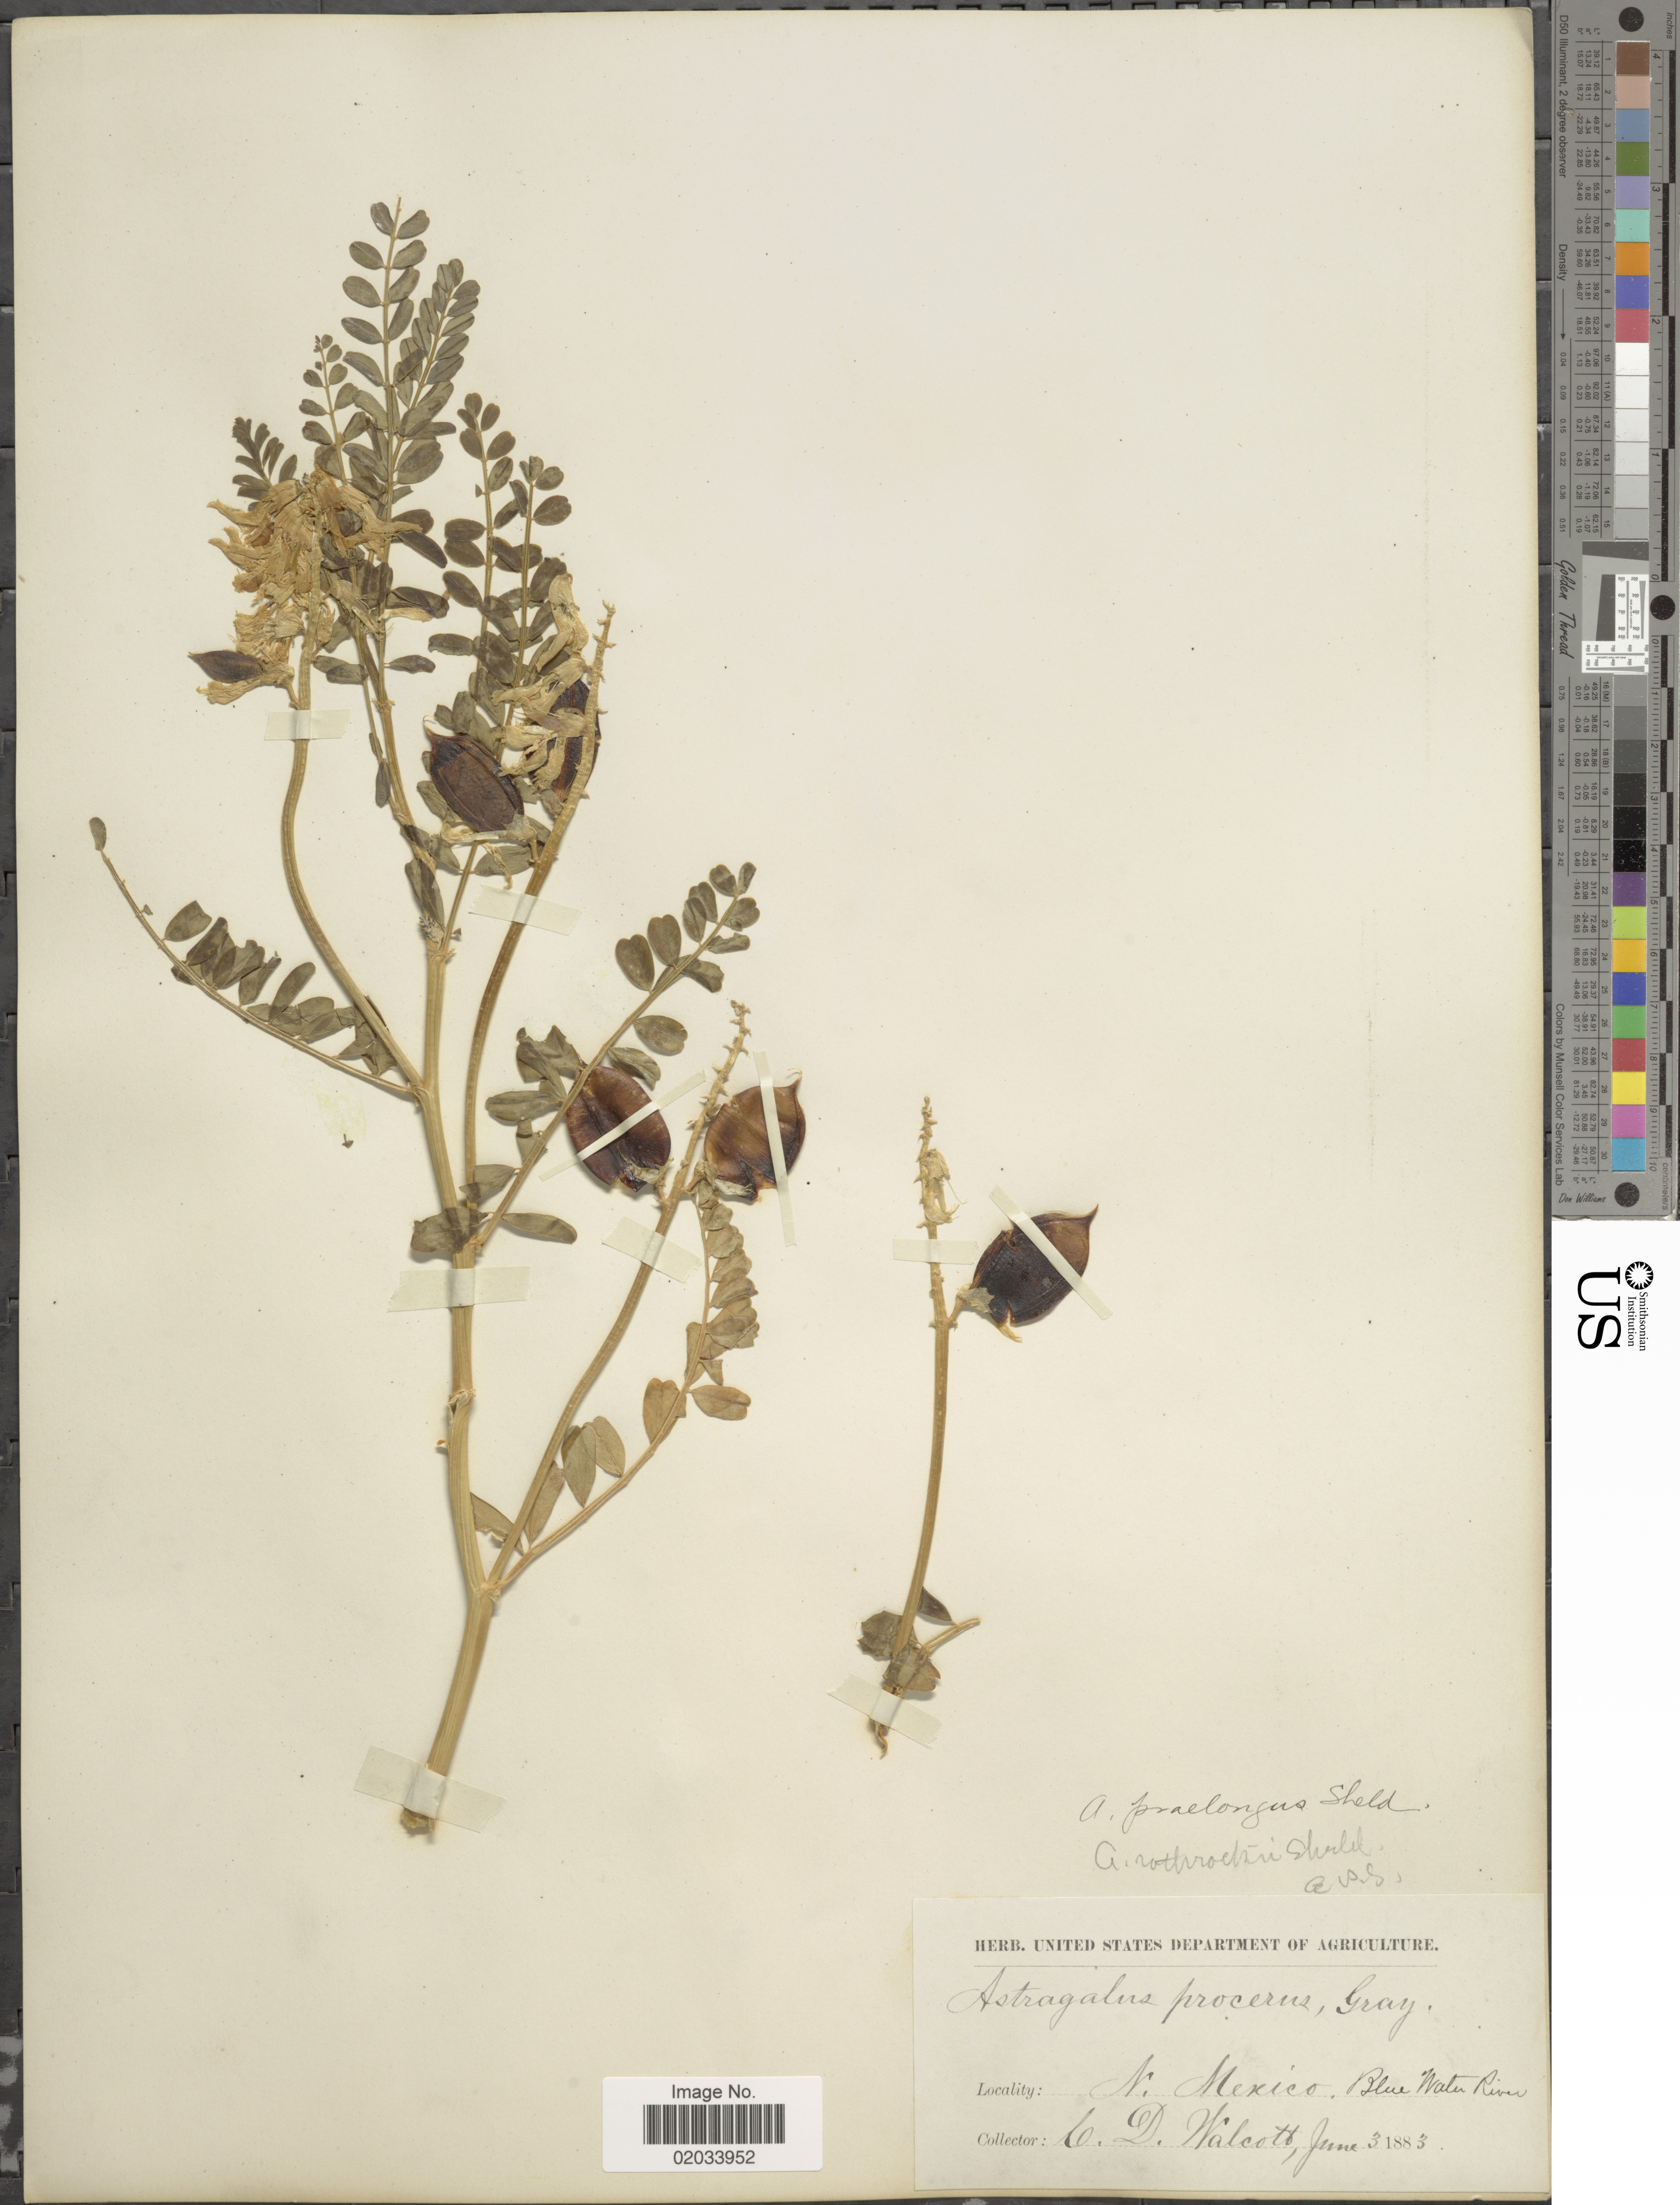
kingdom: Plantae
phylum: Tracheophyta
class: Magnoliopsida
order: Fabales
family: Fabaceae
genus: Astragalus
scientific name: Astragalus praelongus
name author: E. Sheld.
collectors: C. Walcott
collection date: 1883-06-03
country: United States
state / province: New Mexico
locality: N. Mexico. Blue Water River